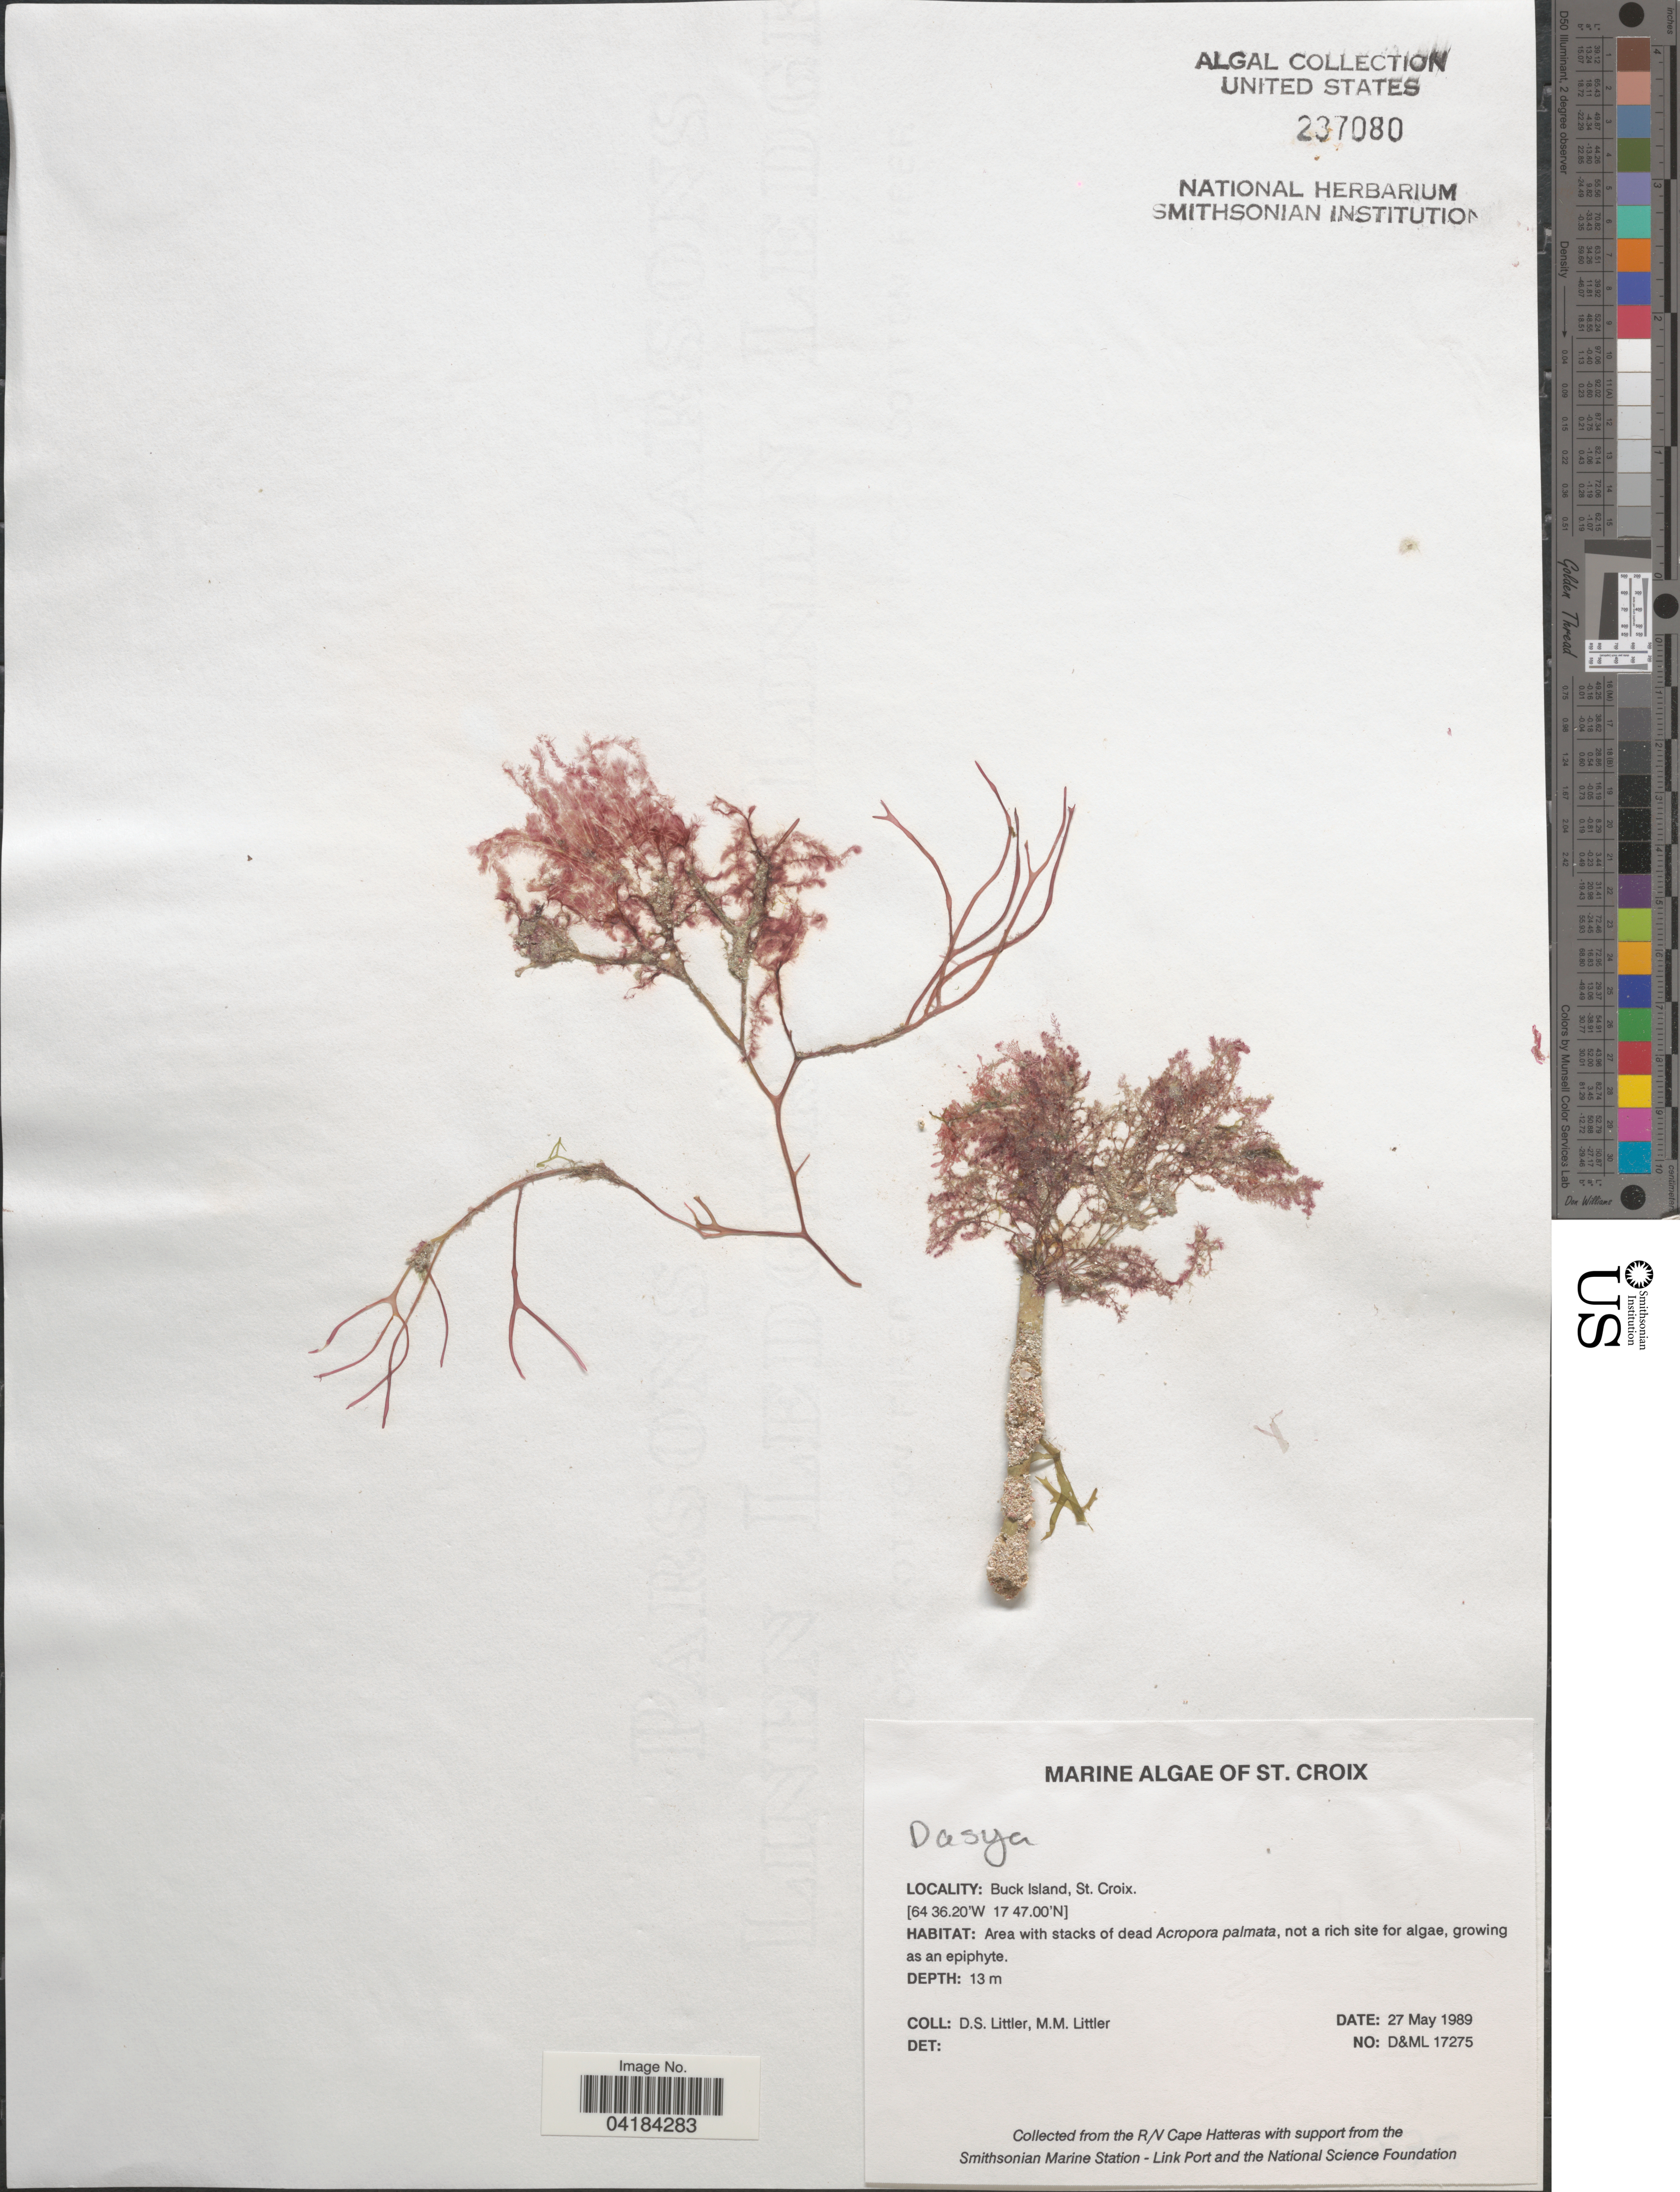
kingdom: Plantae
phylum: Rhodophyta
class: Florideophyceae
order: Ceramiales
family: Dasyaceae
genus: Dasya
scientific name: Dasya sp.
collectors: D. S. Littler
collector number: D&ML17275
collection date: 1989-05-27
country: U.S. Virgin Islands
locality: Buck Island, St. Croix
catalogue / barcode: US 237080